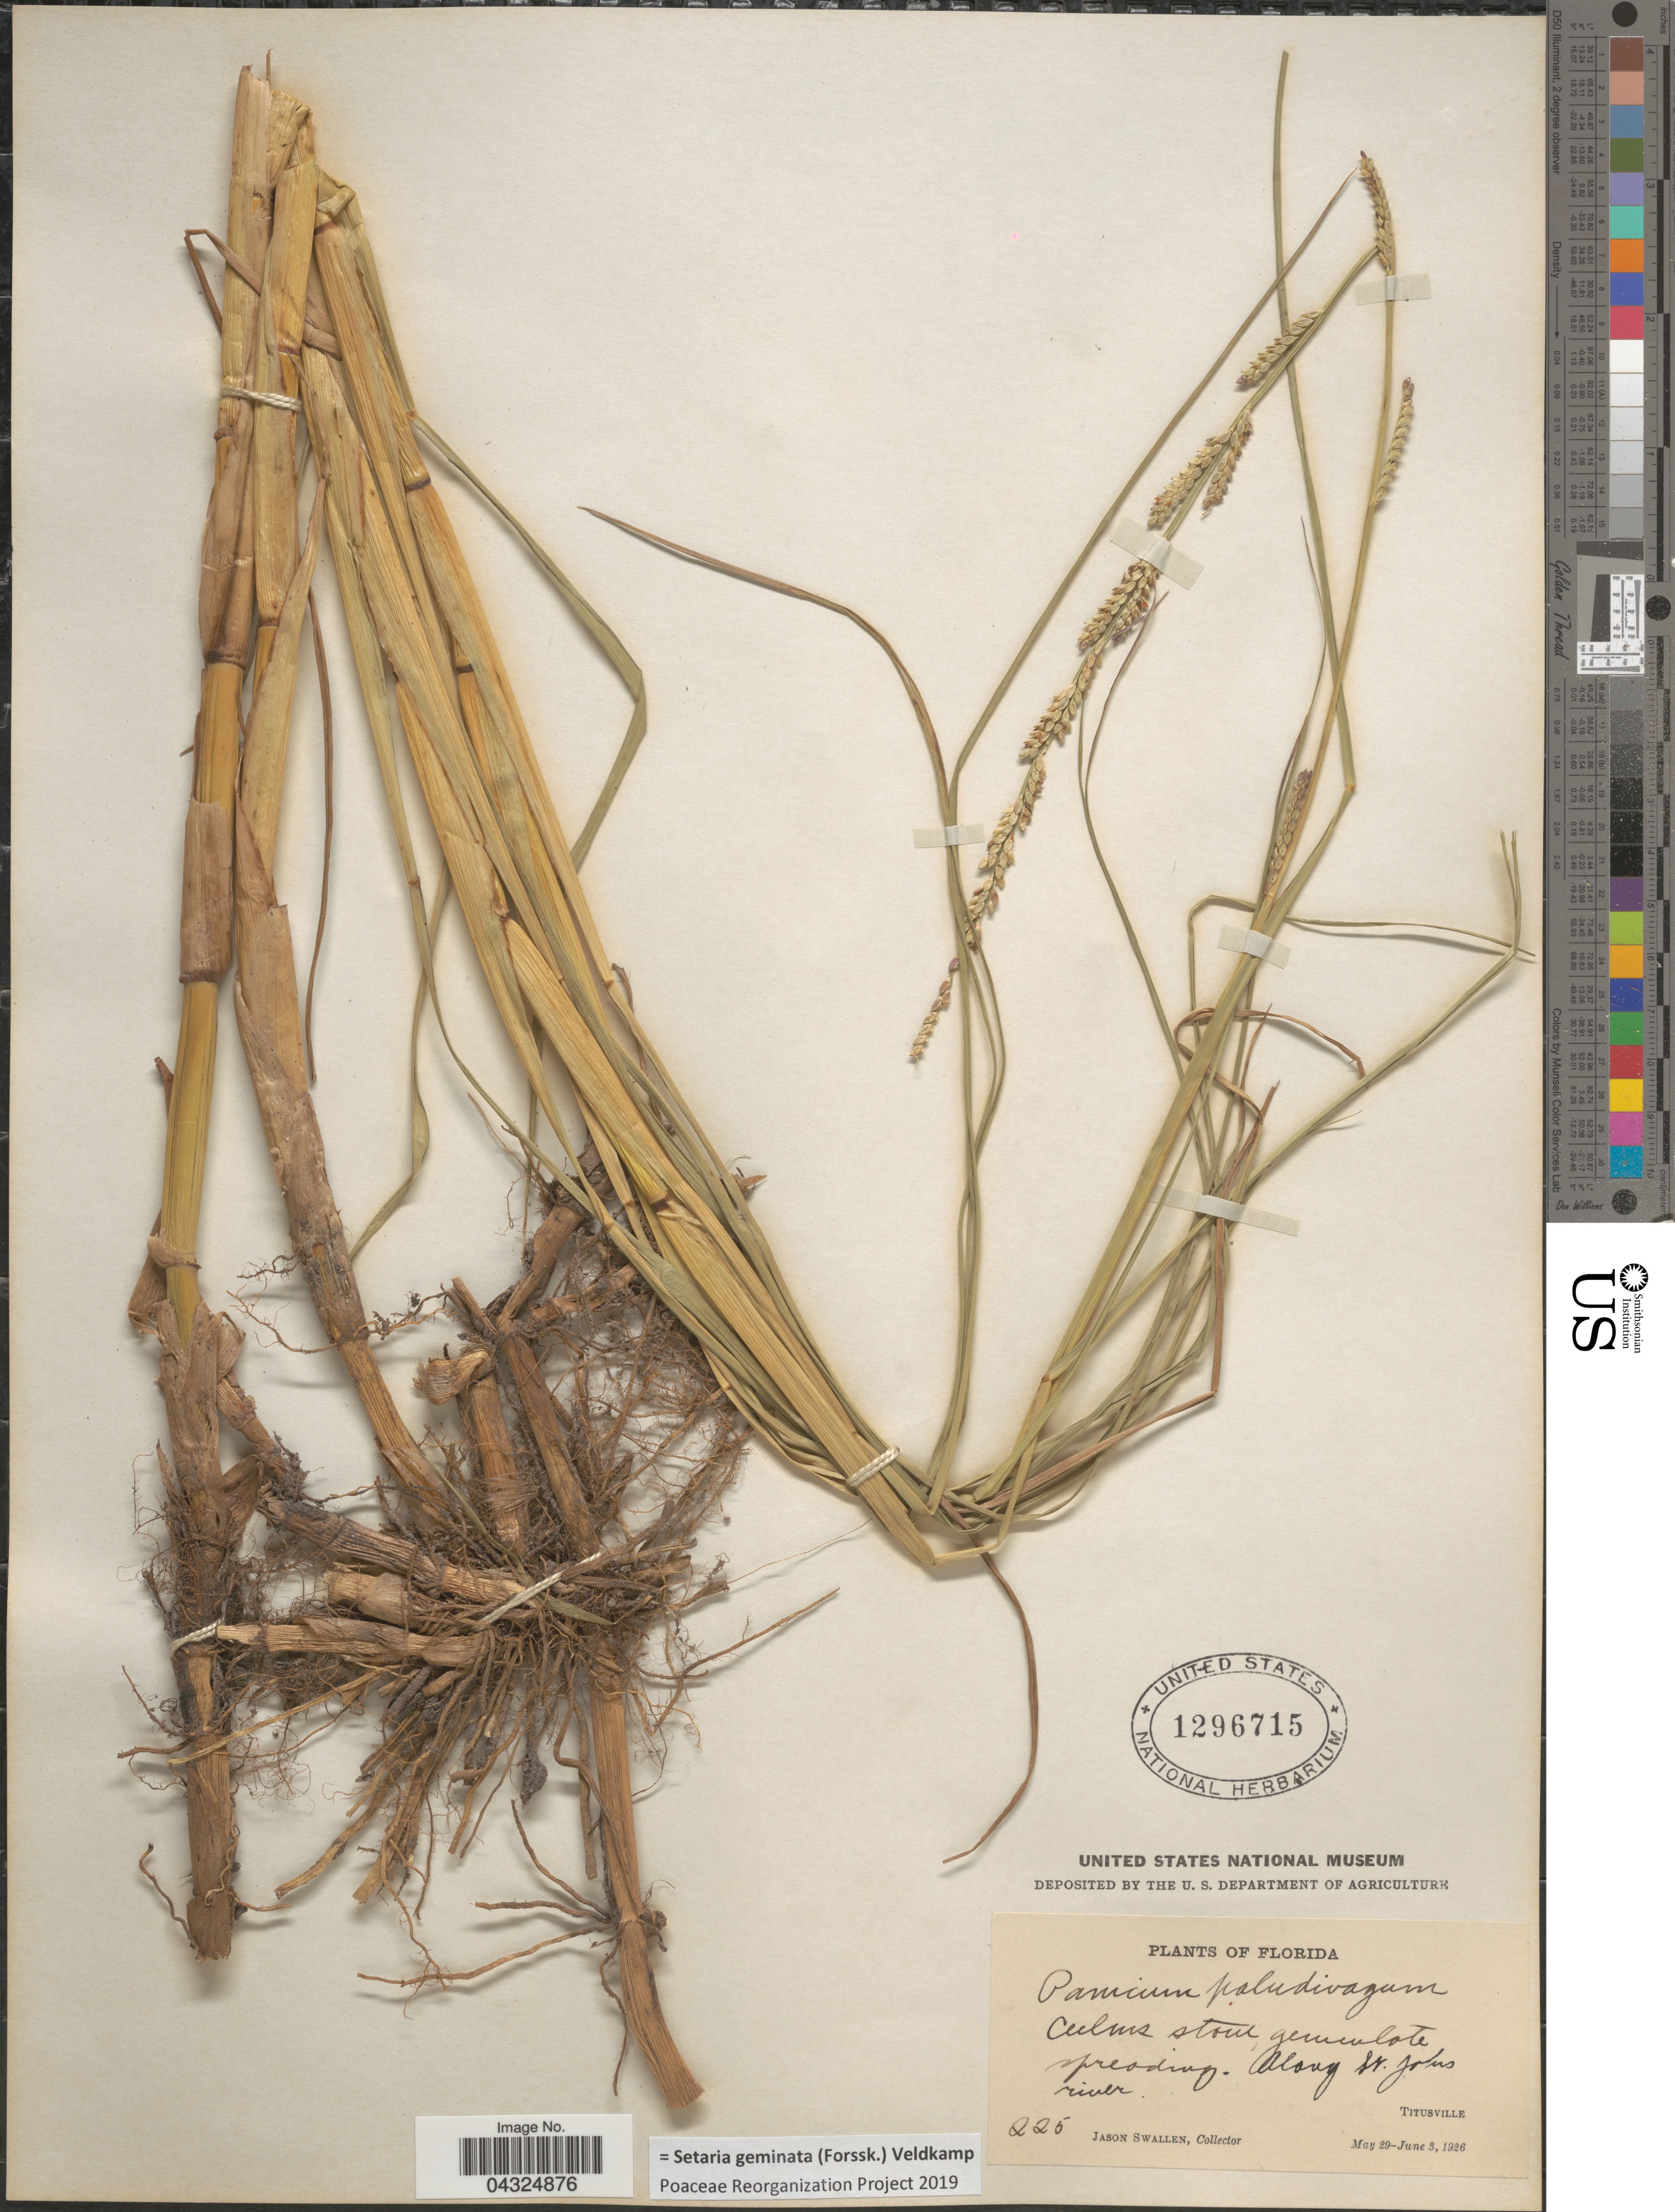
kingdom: Plantae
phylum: Tracheophyta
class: Liliopsida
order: Poales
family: Poaceae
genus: Setaria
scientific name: Setaria geminata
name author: (Forssk.) Veldkamp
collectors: J. R. Swallen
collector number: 225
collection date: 1926-05-29/1926-06-03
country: United States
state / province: Florida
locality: Along St. Johns river. Titusville.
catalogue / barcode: US 1296715